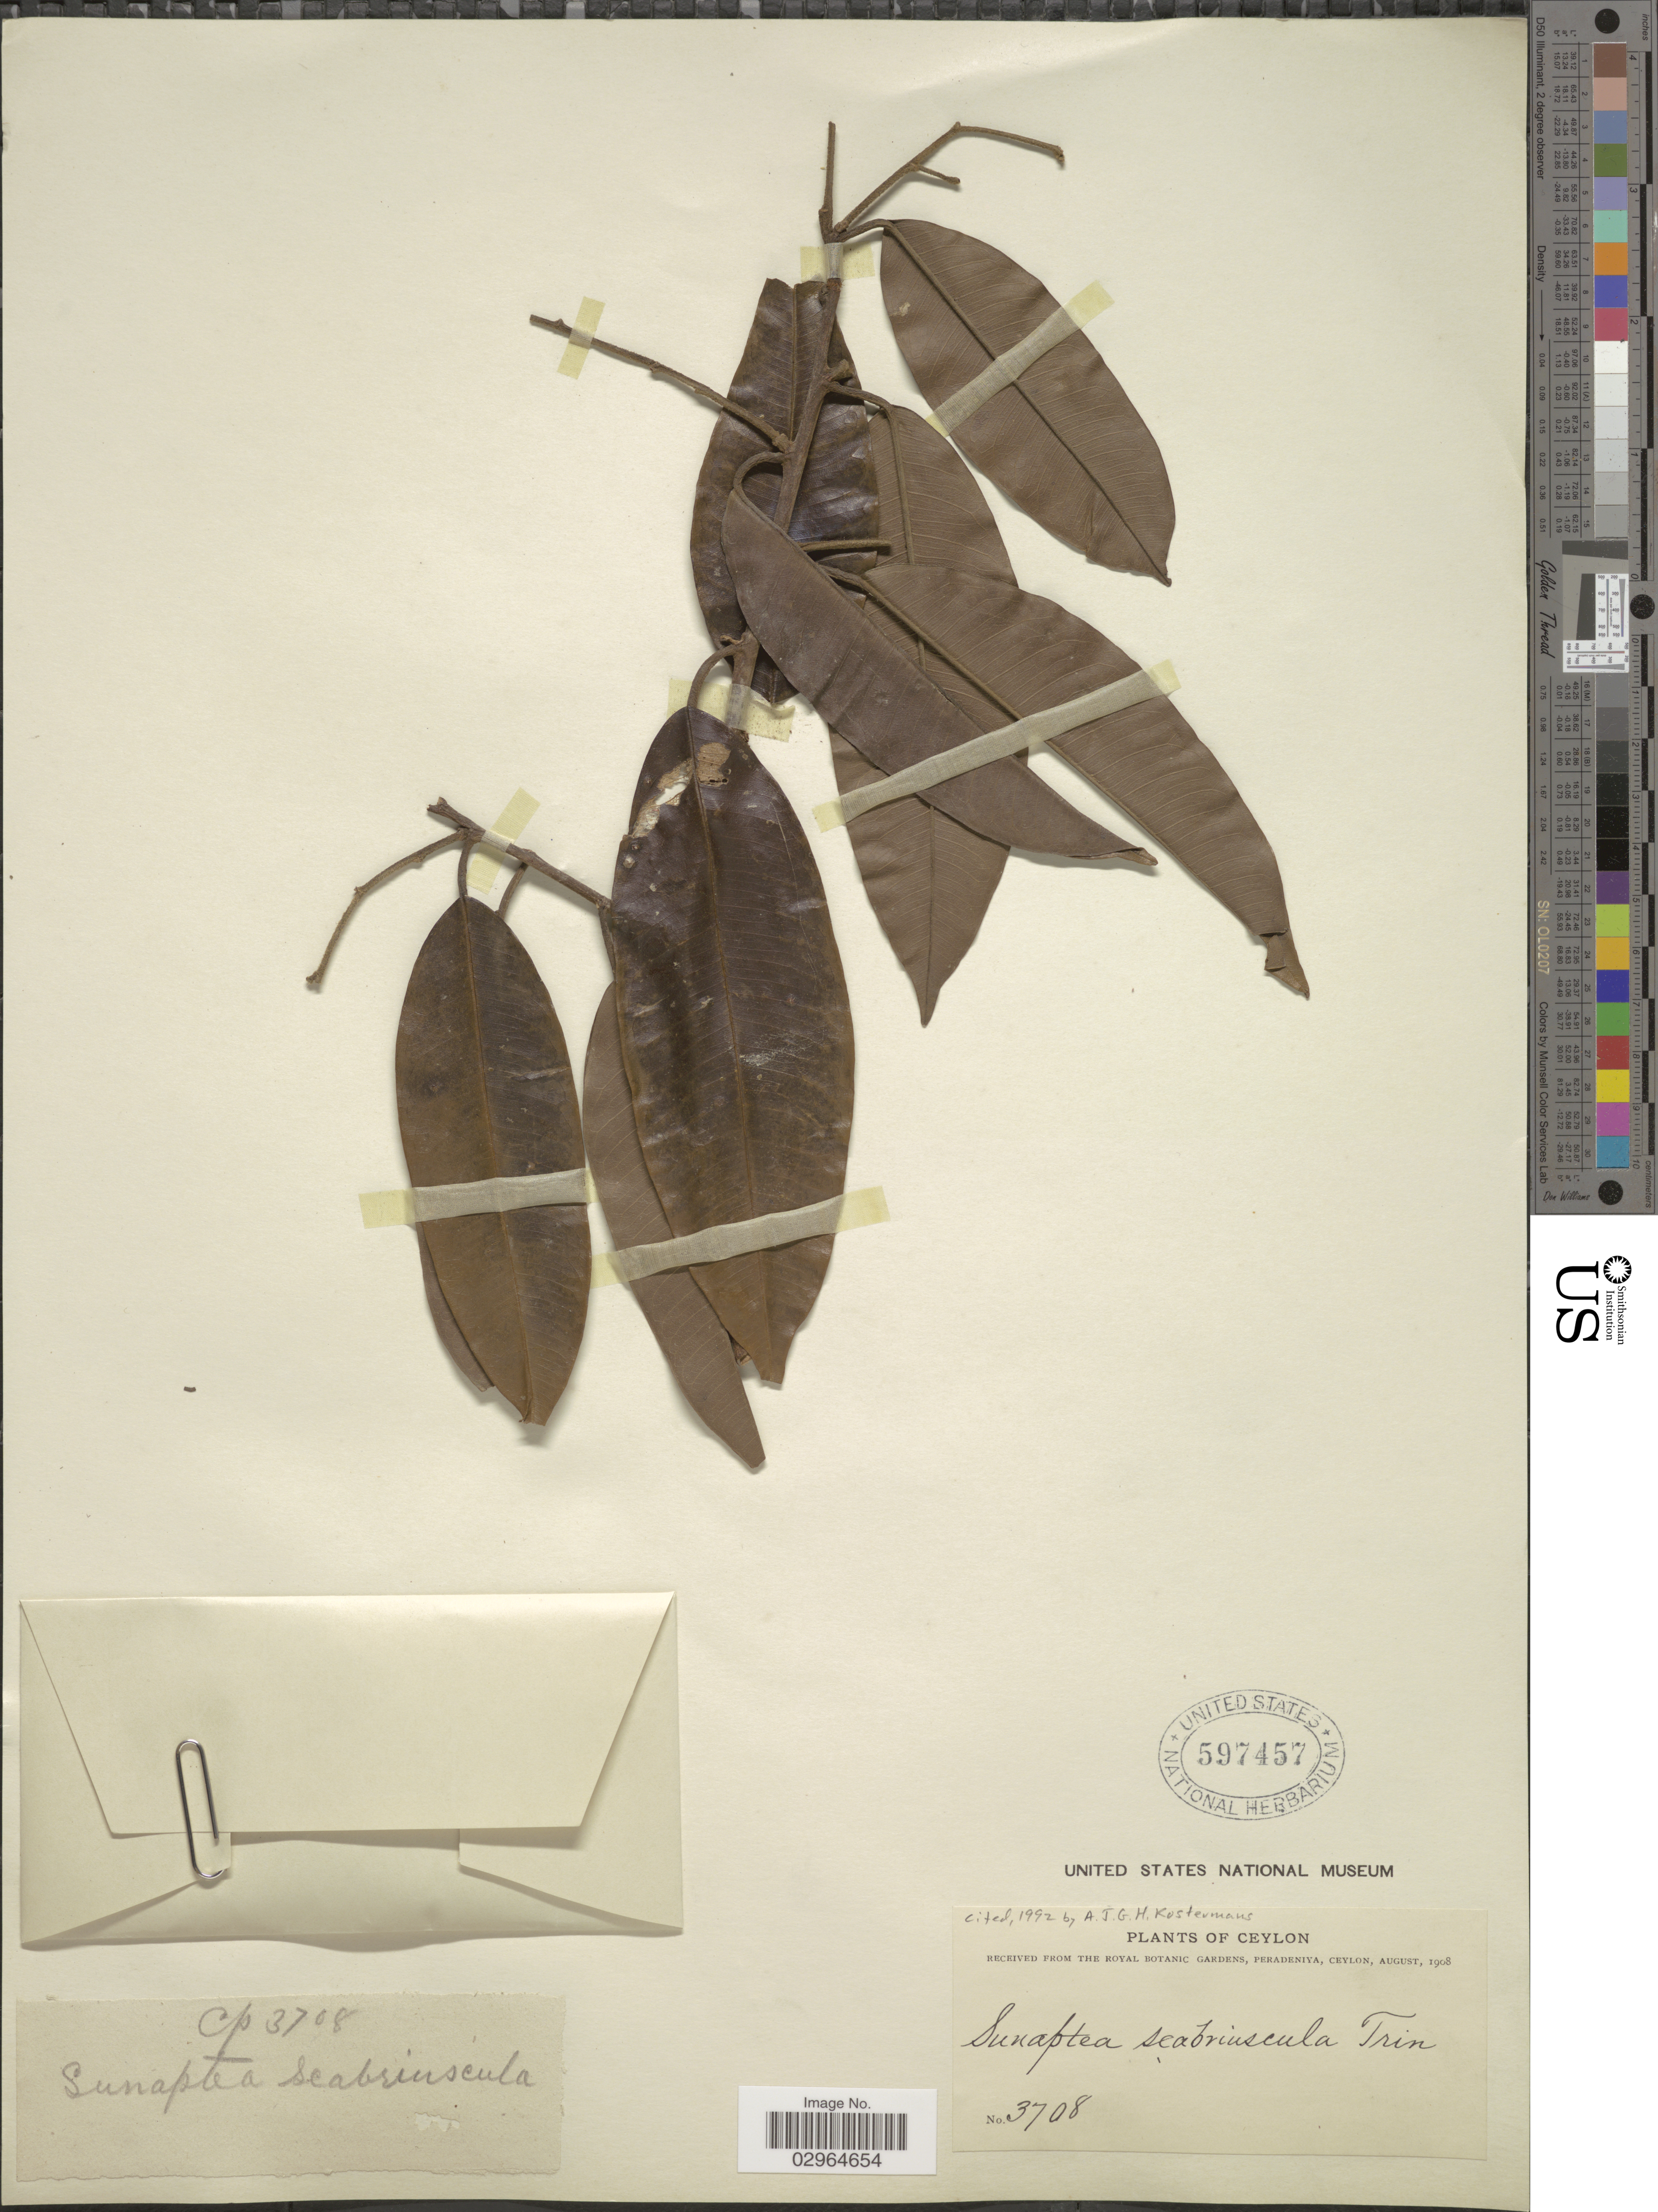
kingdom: Plantae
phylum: Tracheophyta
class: Magnoliopsida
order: Malvales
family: Dipterocarpaceae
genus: Cotylelobium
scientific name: Cotylelobium scabriusculum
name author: Brandis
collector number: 3708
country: Sri Lanka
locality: Ceylon.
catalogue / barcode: US 597457